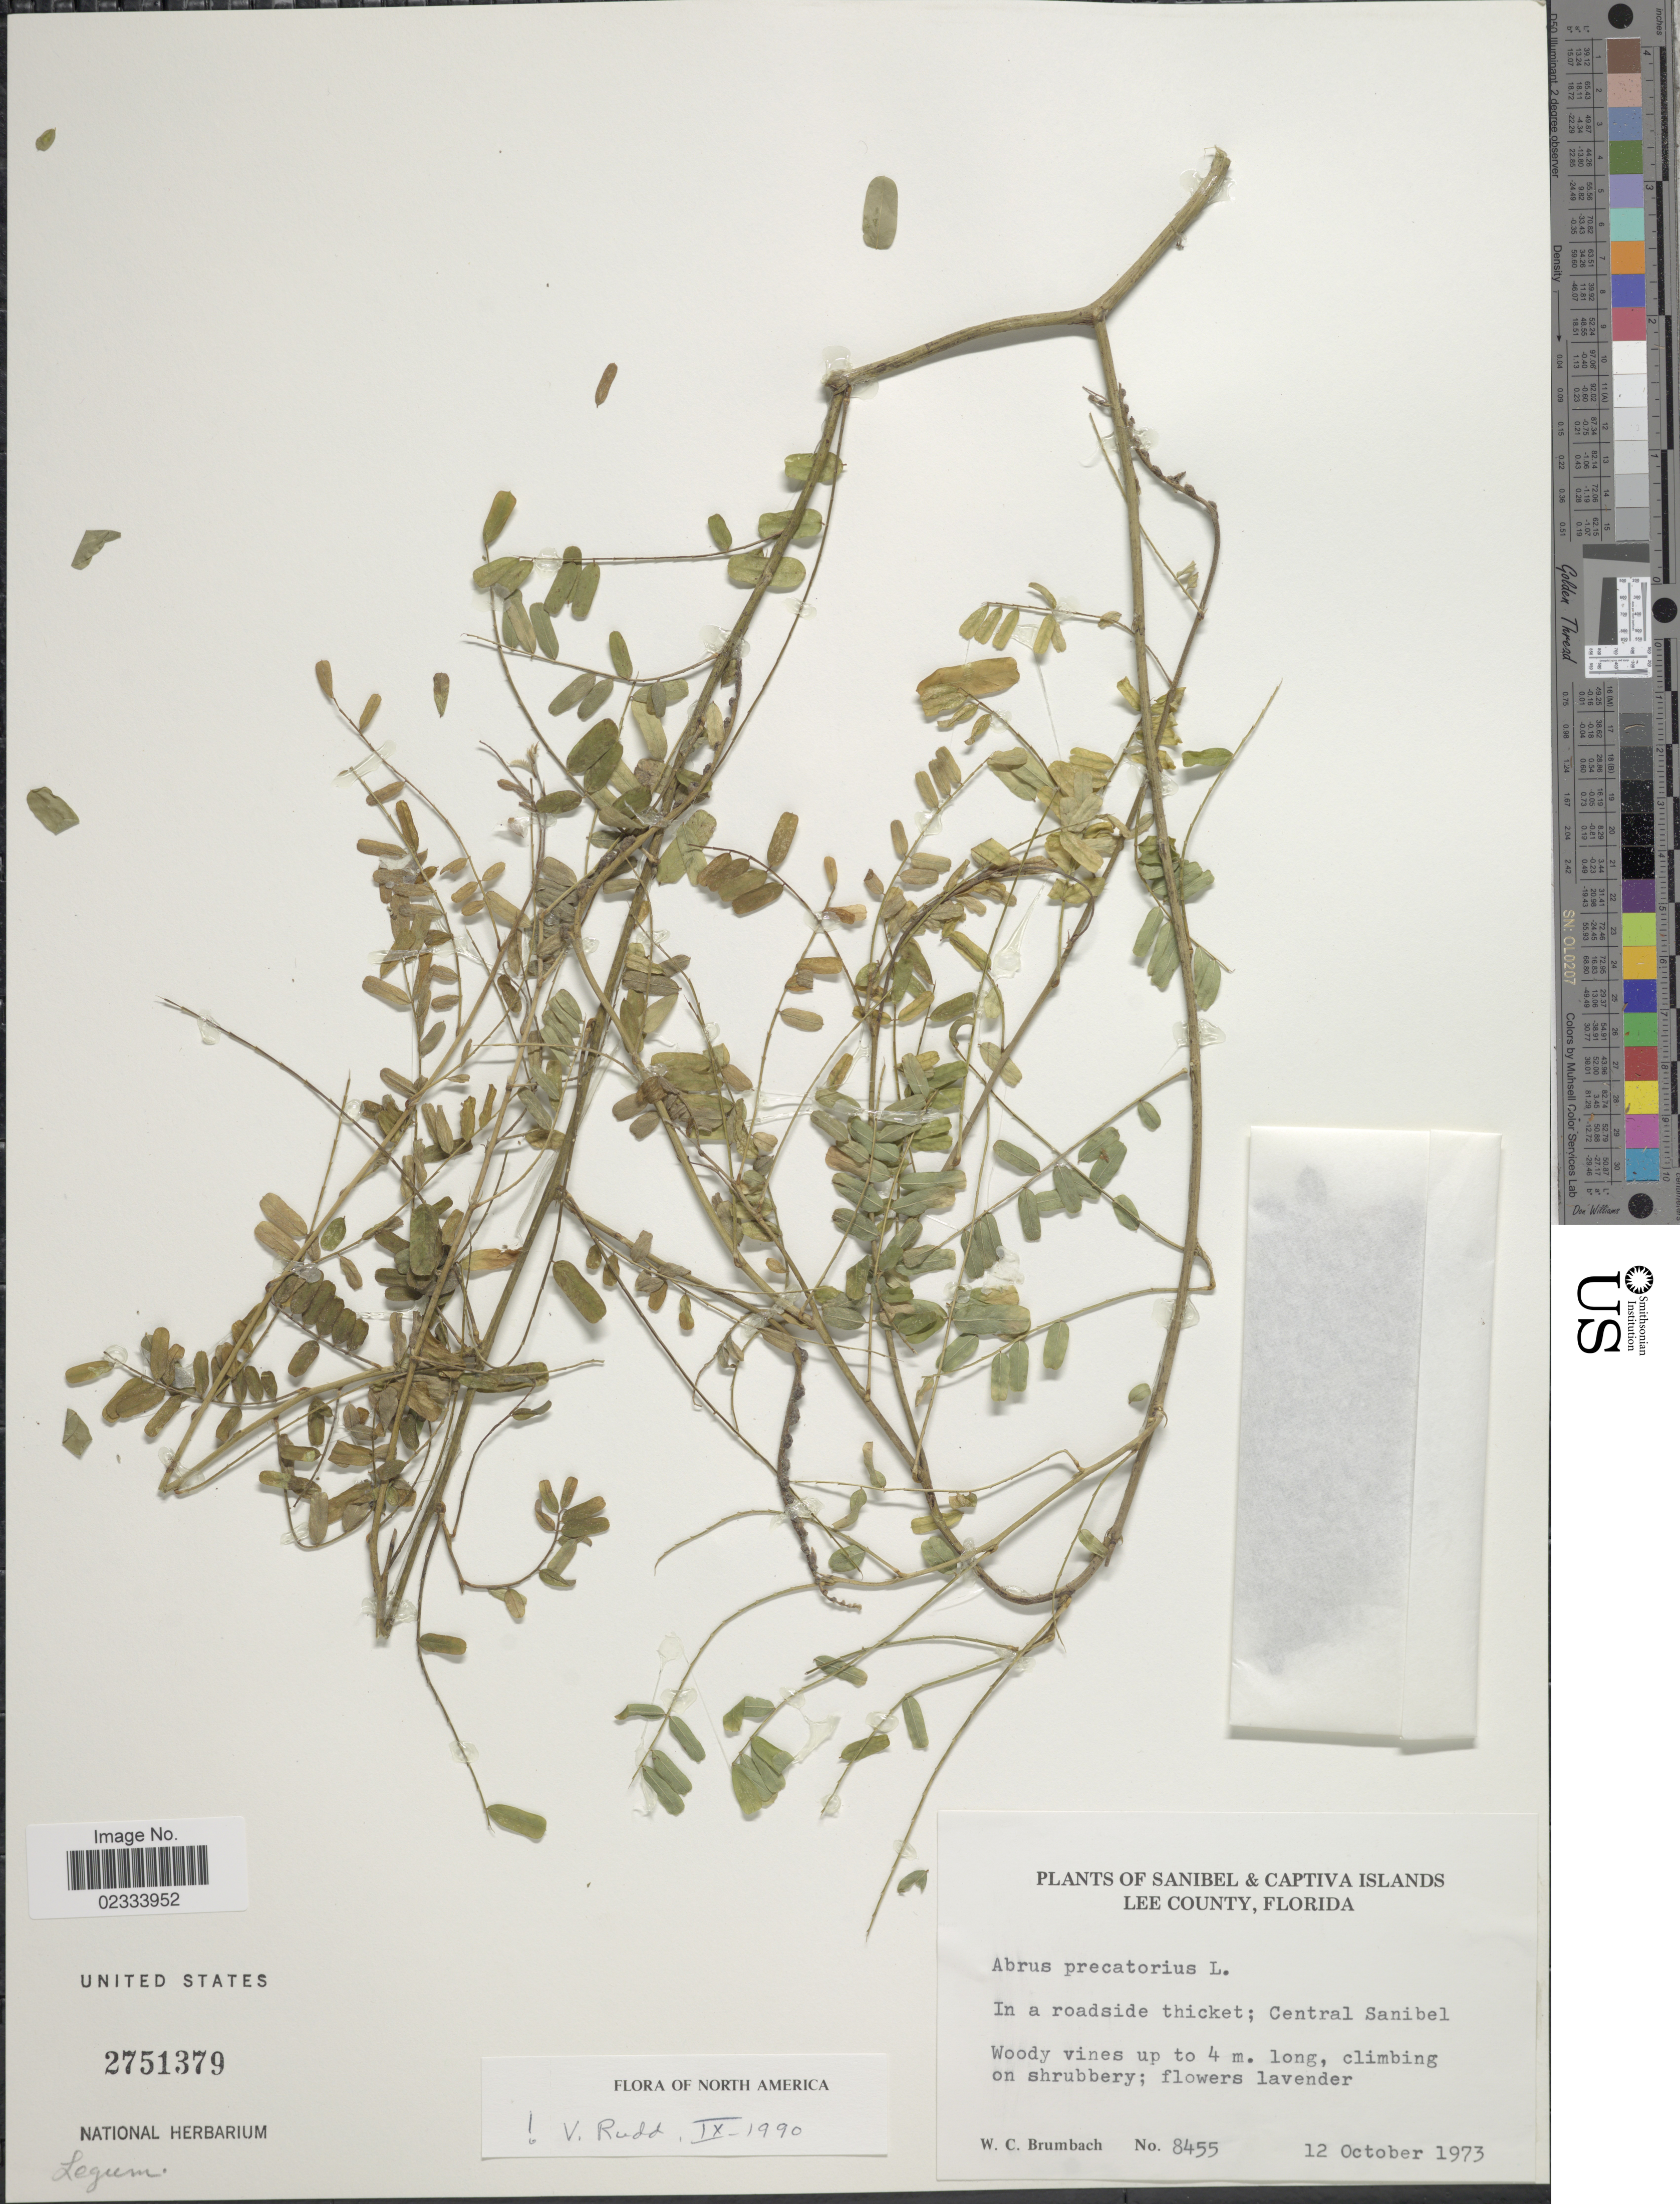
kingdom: Plantae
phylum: Tracheophyta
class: Magnoliopsida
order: Fabales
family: Fabaceae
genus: Abrus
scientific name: Abrus precatorius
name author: L.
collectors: W. C. Brumbach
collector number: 8455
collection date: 1973-10-12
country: United States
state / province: Florida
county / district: Lee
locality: Sanibel & Captiva Islands, Lee County, in a roadside thicket; Central Sanibel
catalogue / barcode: US 2751379